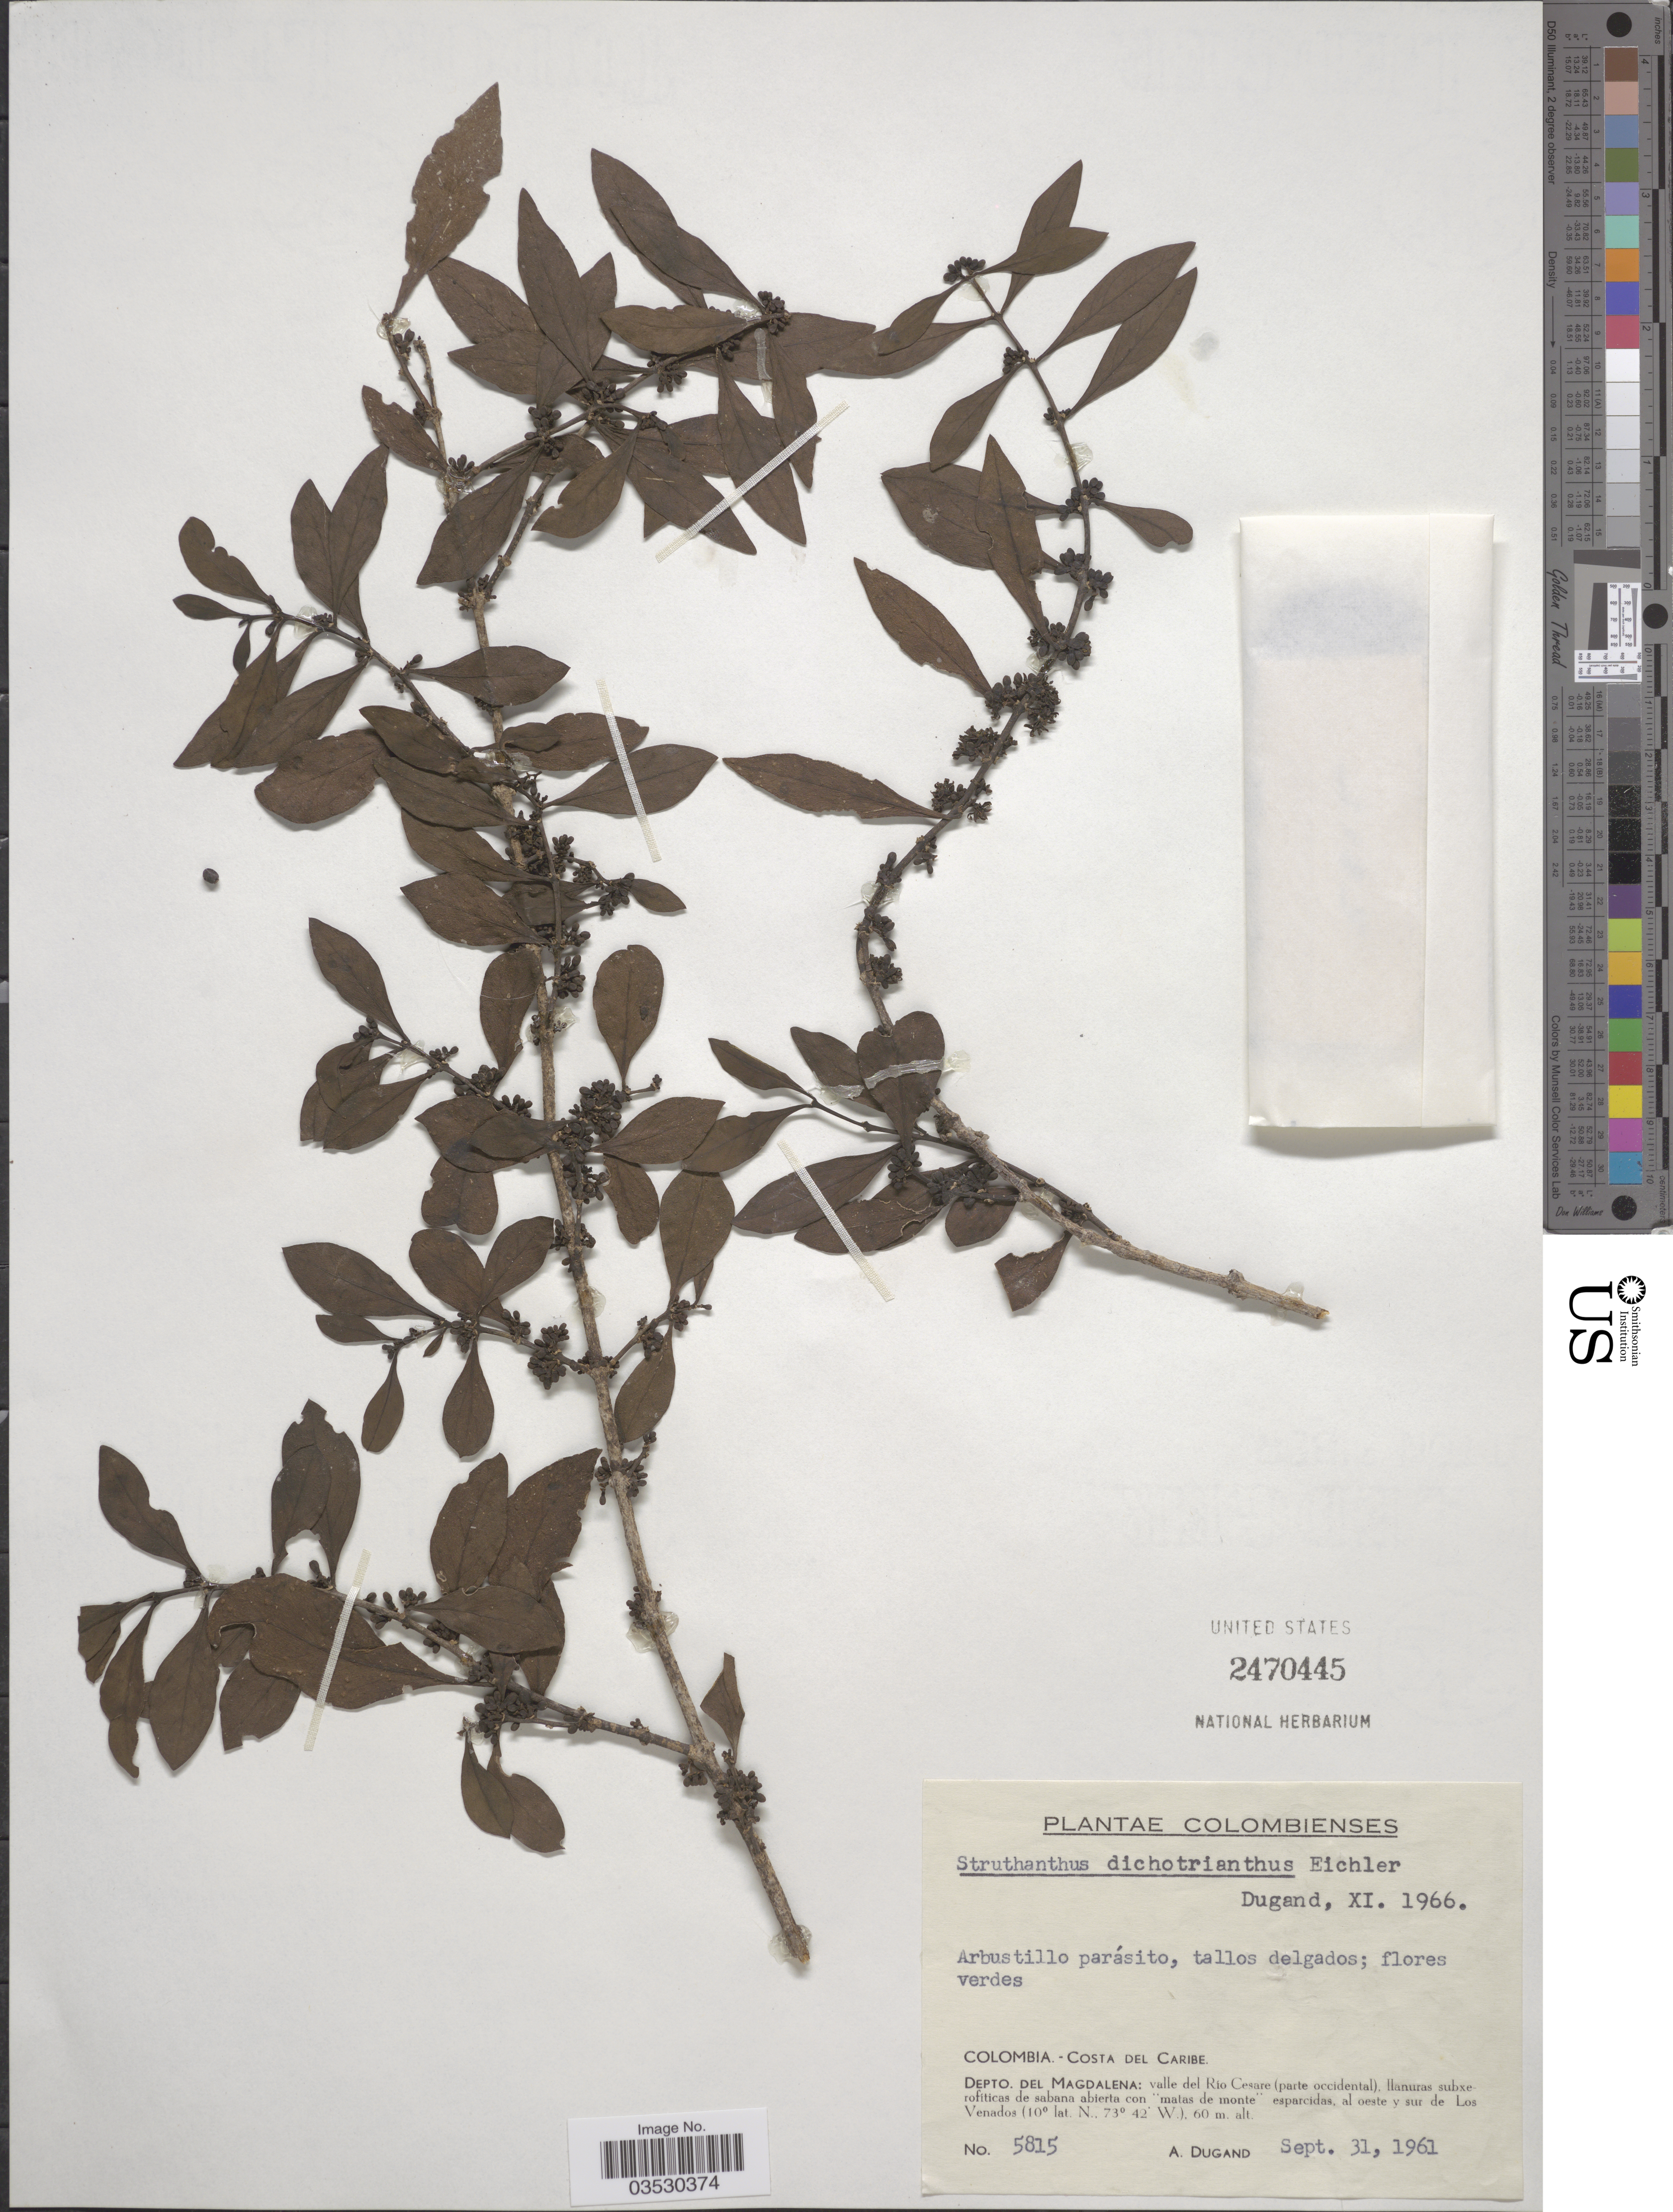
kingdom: Plantae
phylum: Tracheophyta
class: Magnoliopsida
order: Santalales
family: Loranthaceae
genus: Struthanthus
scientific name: Struthanthus dichotrianthus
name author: Eichler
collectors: A. Dugand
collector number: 5815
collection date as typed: Transcribed d/m/y: 31/9/1961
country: Colombia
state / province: Magdalena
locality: Costa del Caribe. Depto. del Magdalena: valle del Río Cesare (parte occidental), llanuras subxerofíticas de sabana abierta con "matas de monte" esparcidas, al oeste y sur de Los Venados.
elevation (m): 60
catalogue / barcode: US 2470445